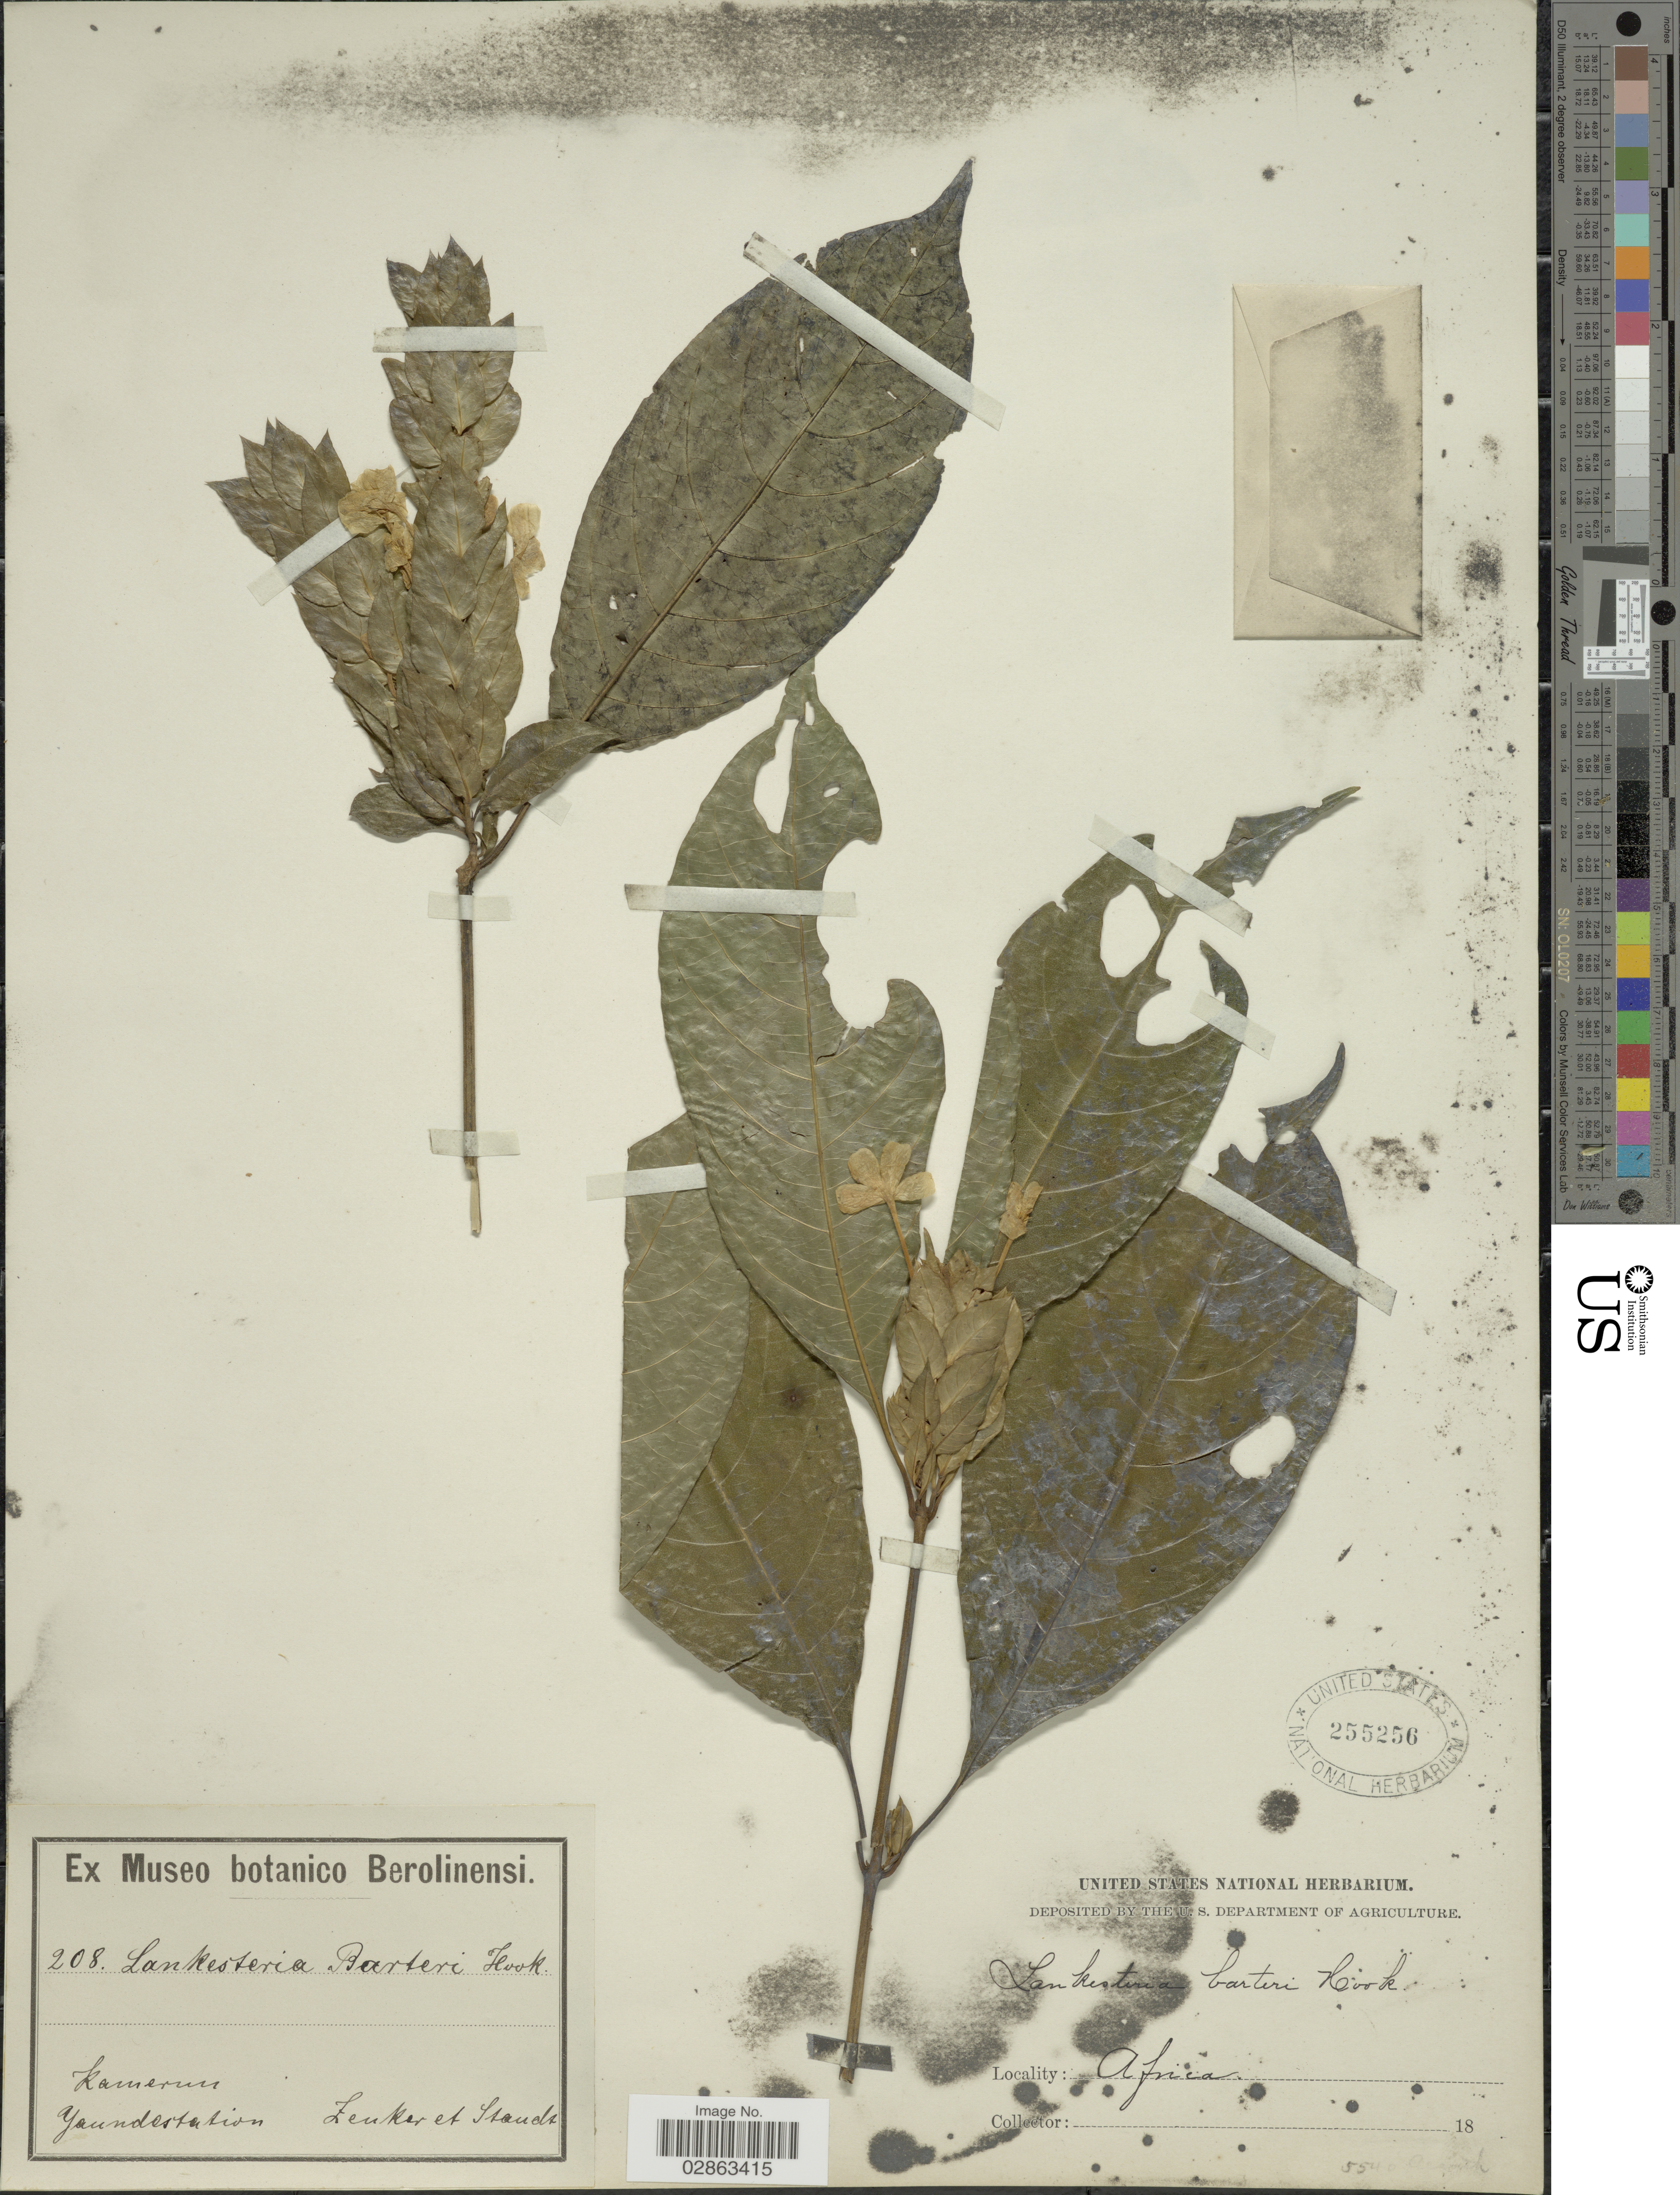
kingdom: Plantae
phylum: Tracheophyta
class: Magnoliopsida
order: Lamiales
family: Acanthaceae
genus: Lankesteria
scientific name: Lankesteria barteri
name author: Hook. f.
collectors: Zenker, -- & -. Staudt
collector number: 208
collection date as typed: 18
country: Cameroon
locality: Kamerun, Yaundestation.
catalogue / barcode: US 255256